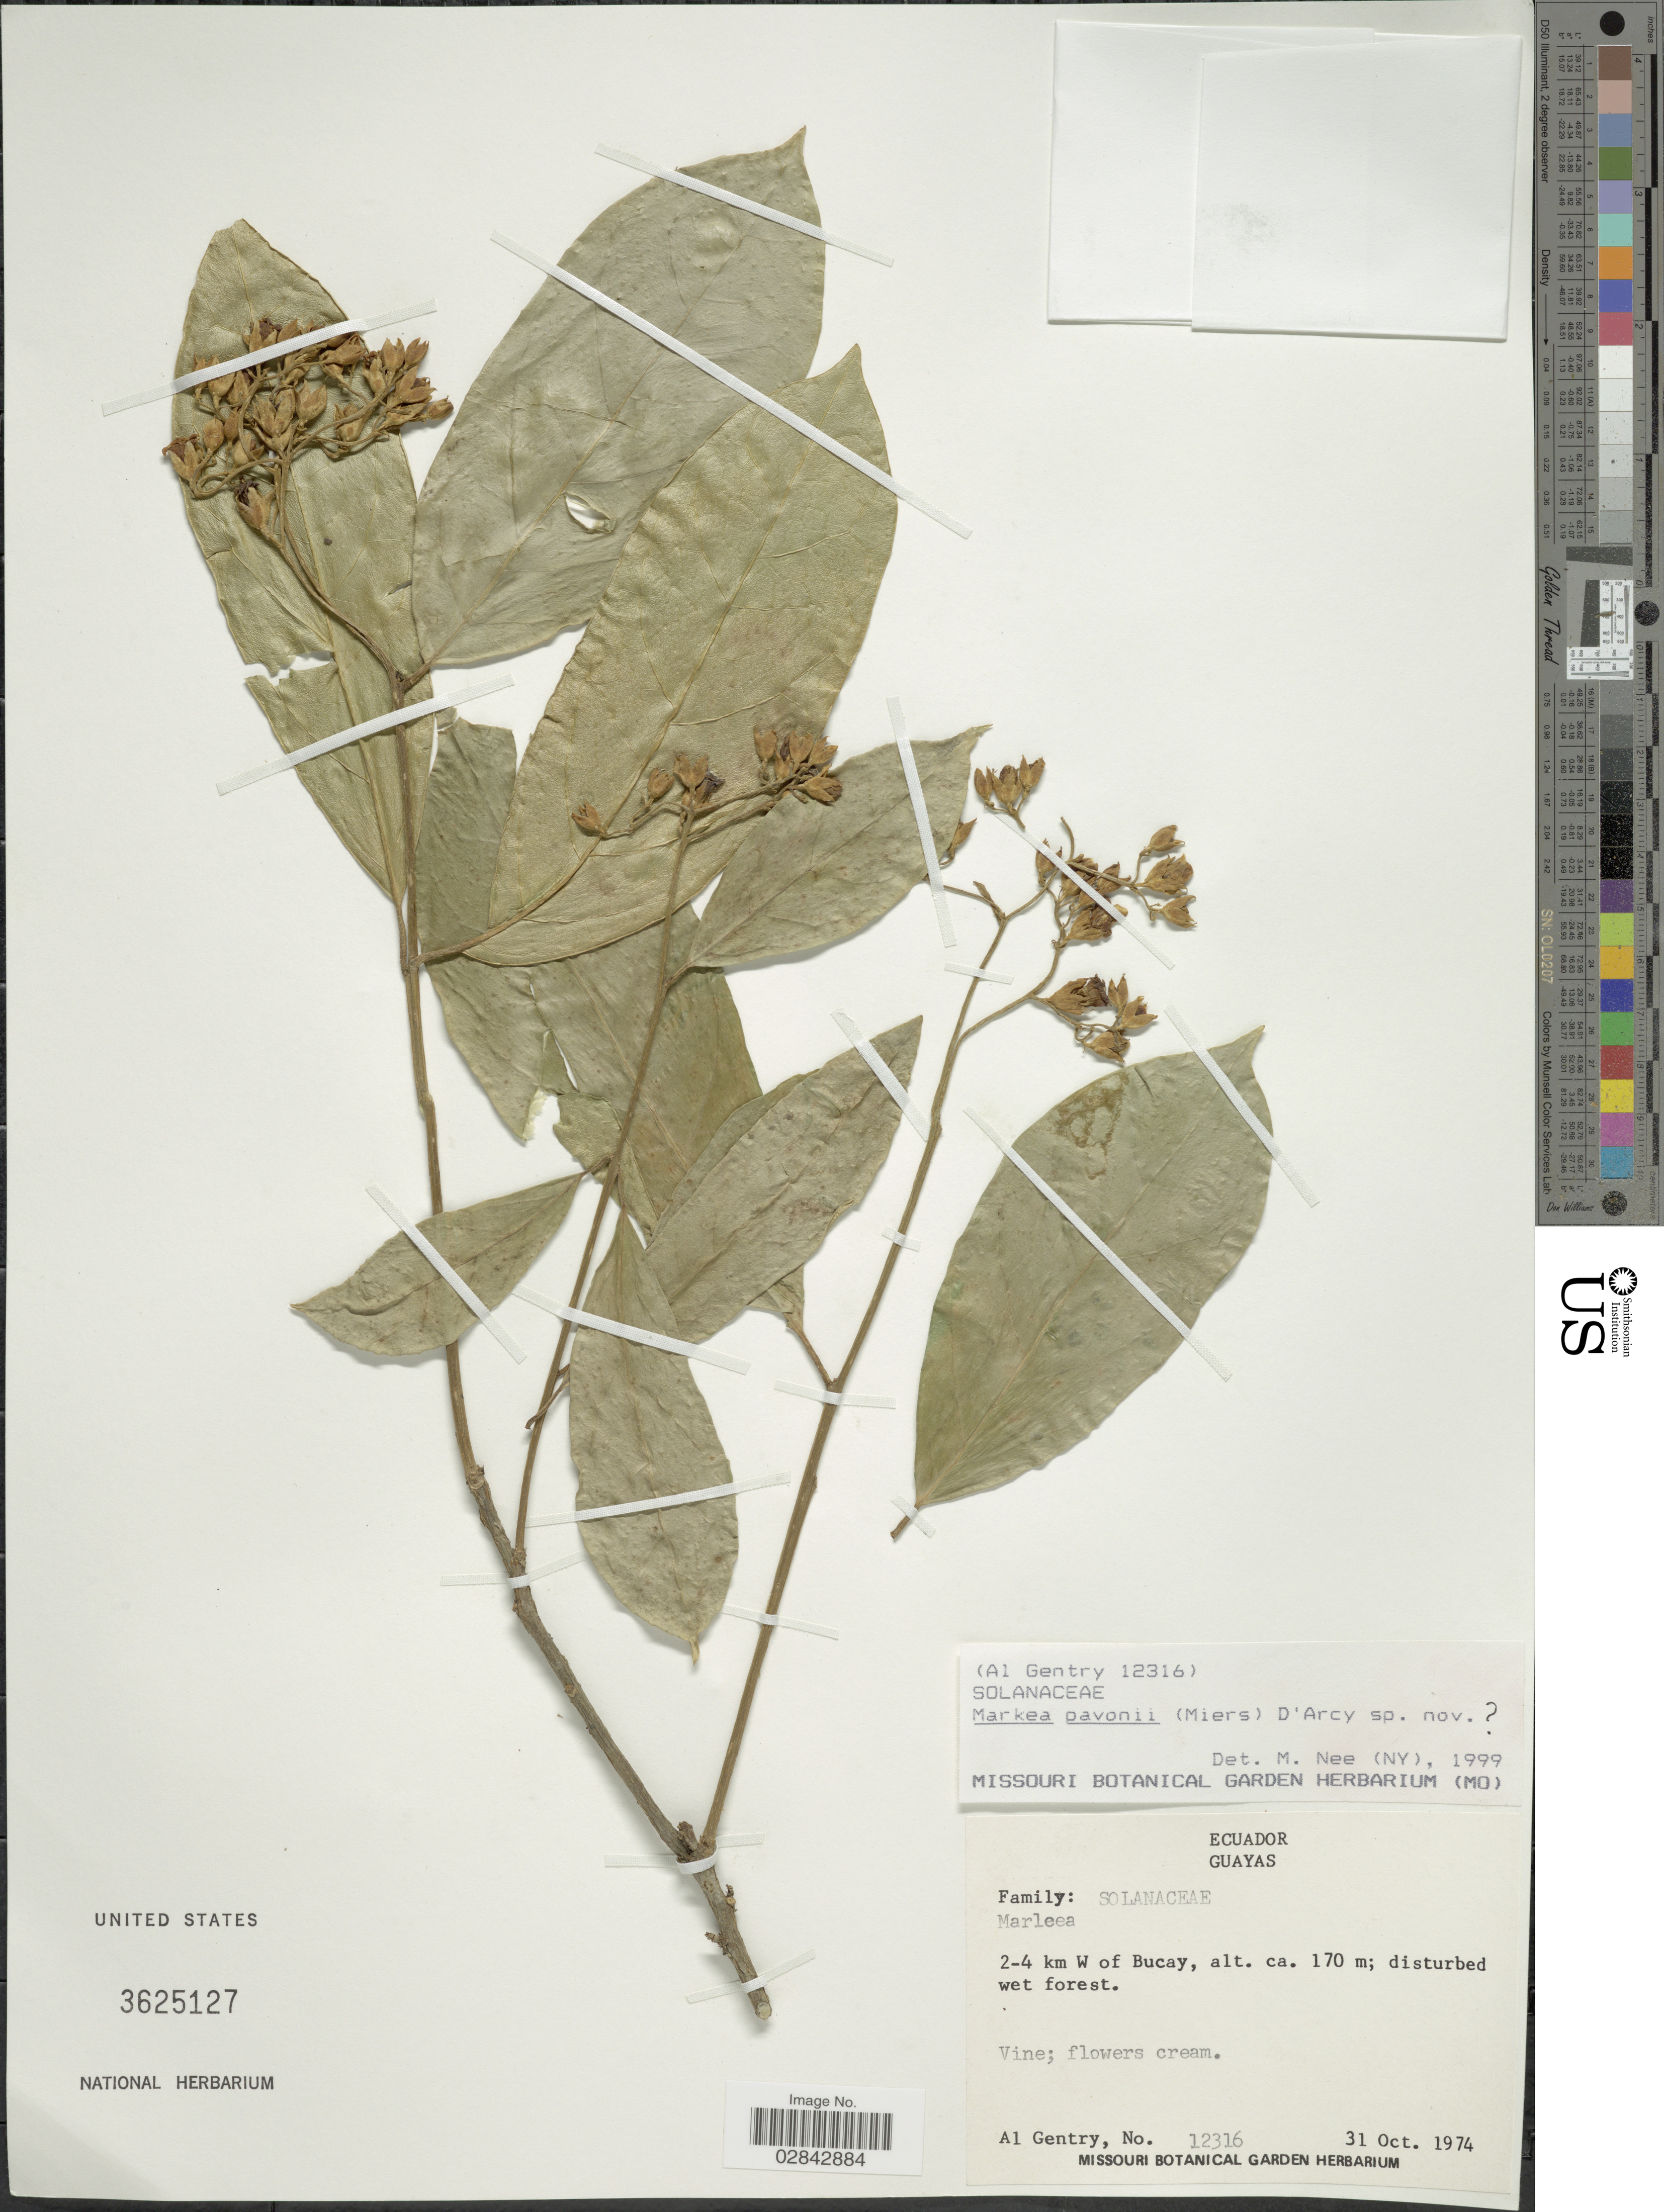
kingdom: Plantae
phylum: Tracheophyta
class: Magnoliopsida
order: Solanales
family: Solanaceae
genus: Markea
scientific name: Markea pavonii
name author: (Miers) D'Arcy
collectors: A. H. Gentry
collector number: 12316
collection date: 1974-10-31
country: Ecuador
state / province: Guayas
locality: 2-4 km W of Bucay.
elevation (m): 170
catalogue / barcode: US 3625127